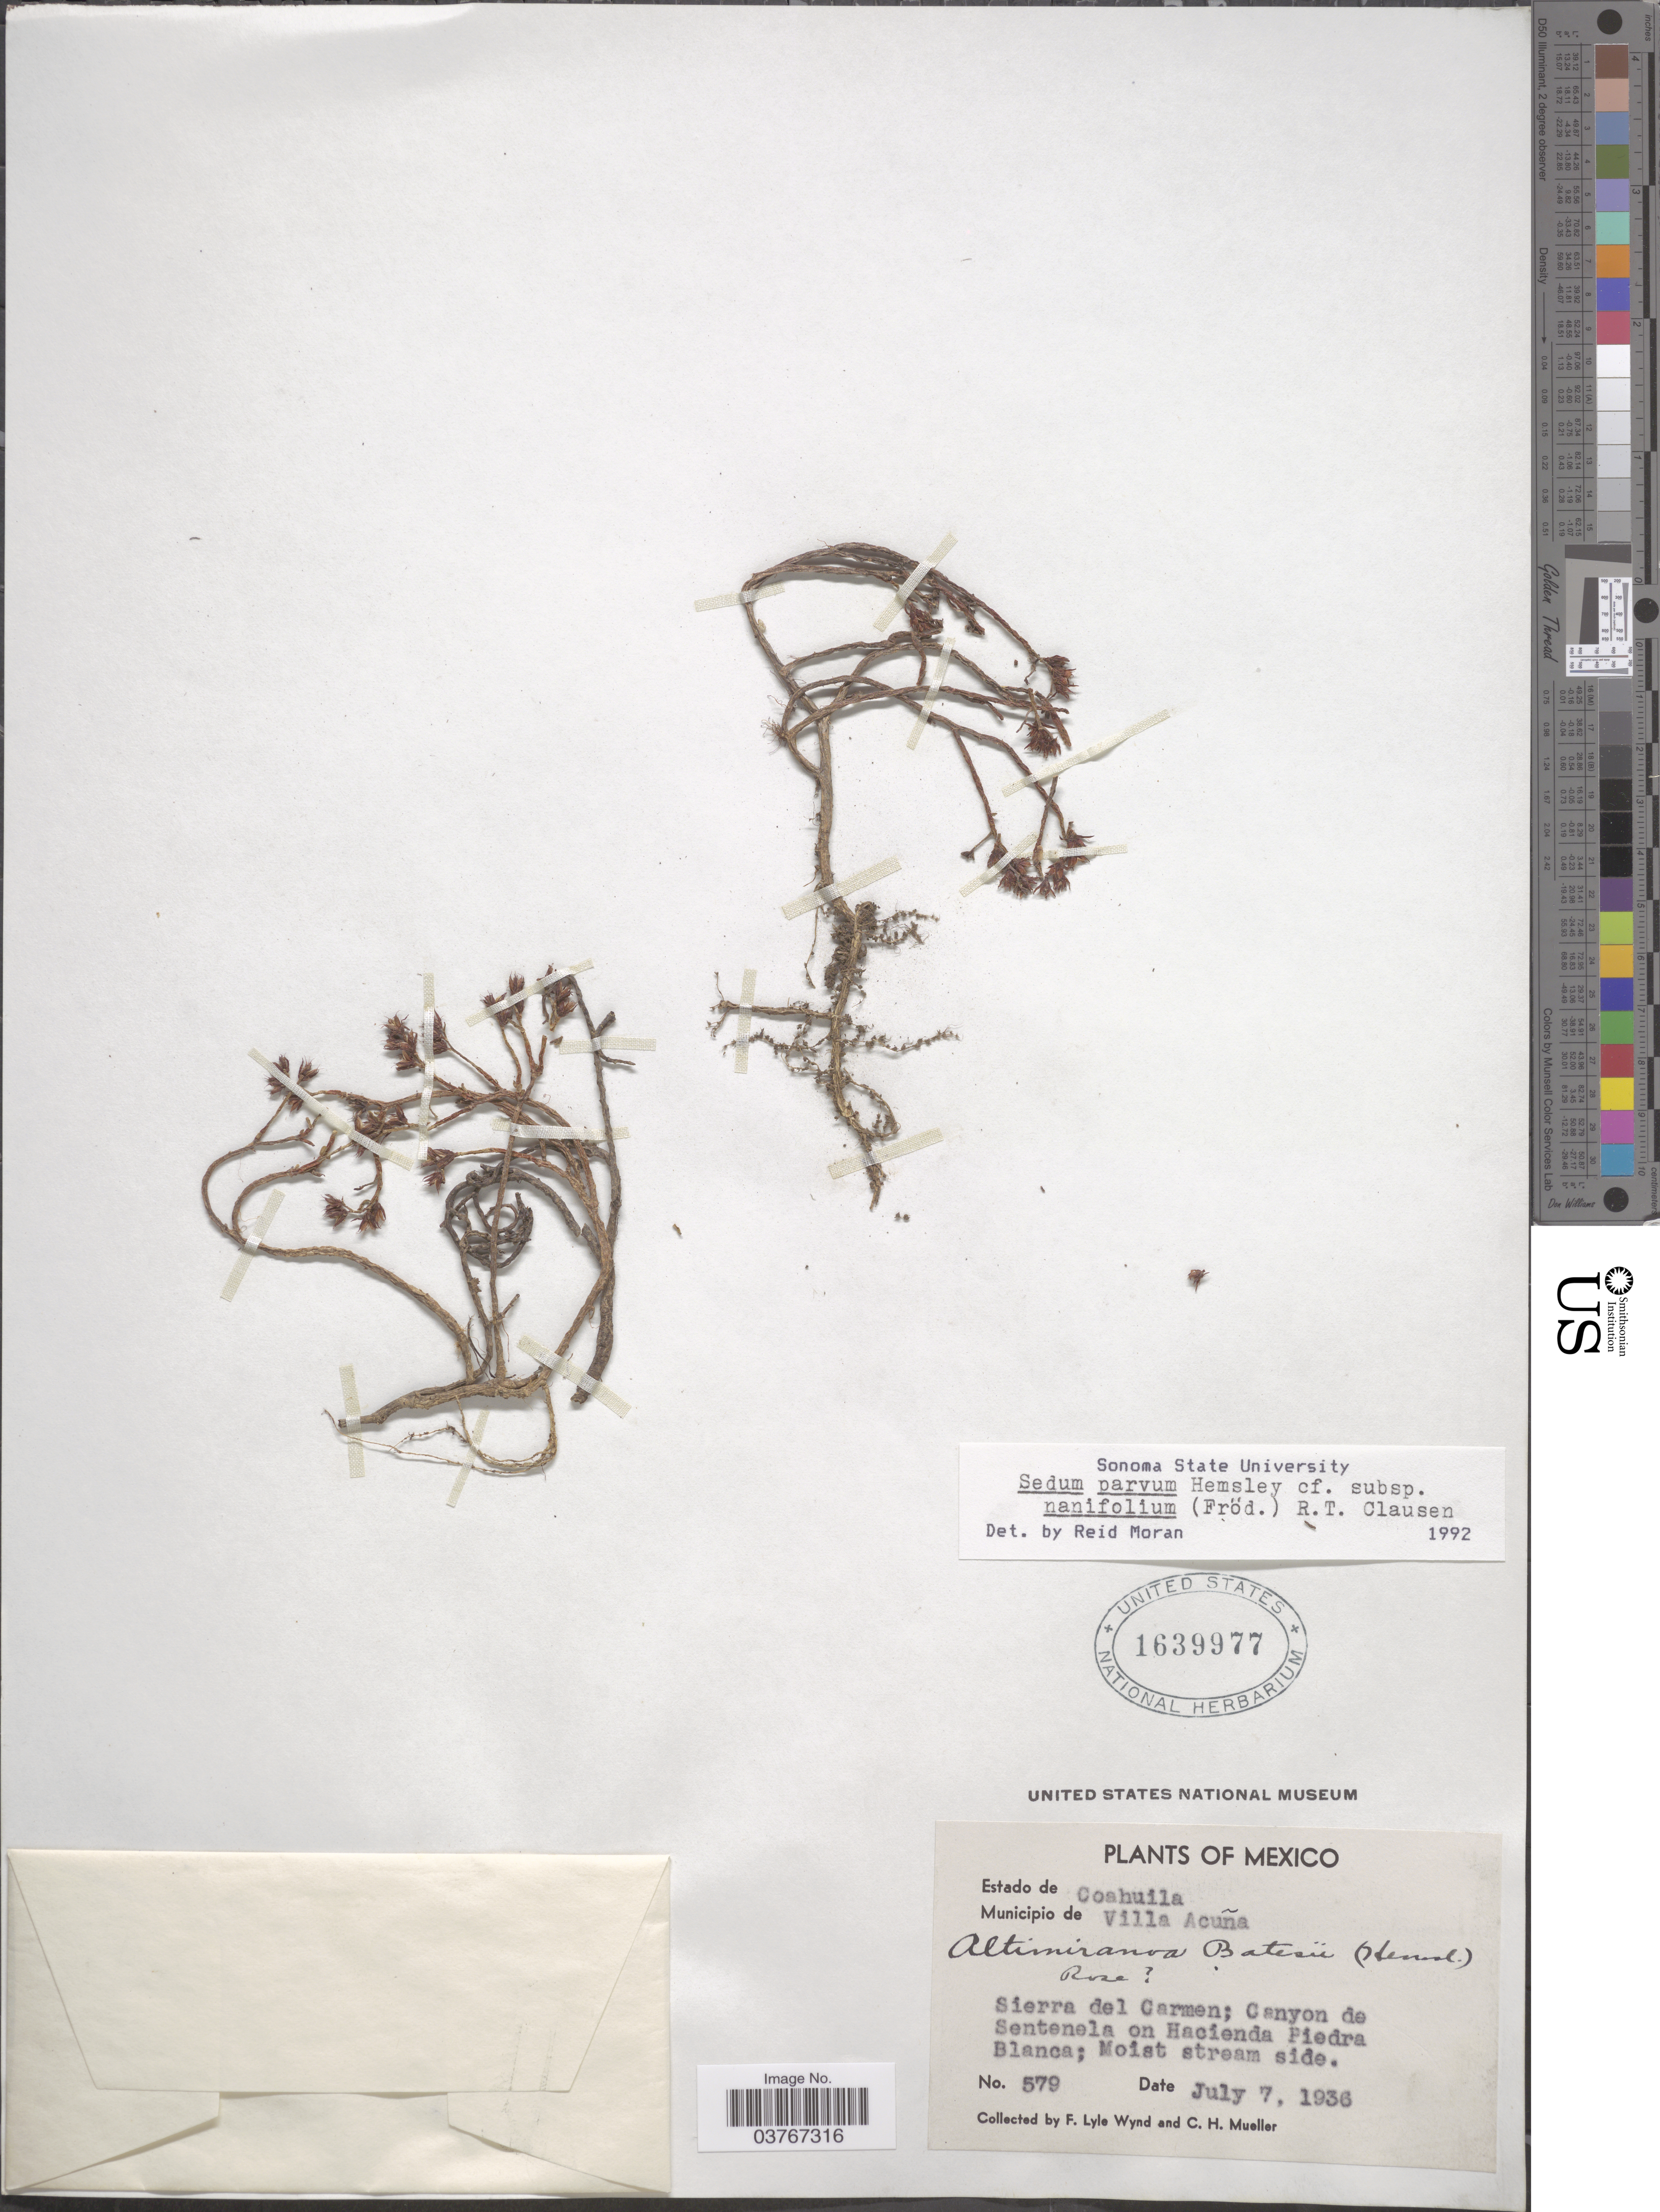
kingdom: Plantae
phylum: Tracheophyta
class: Magnoliopsida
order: Saxifragales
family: Crassulaceae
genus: Sedum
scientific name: Sedum parvum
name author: Hemsl.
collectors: F. L. Wynd & C. H. Mueller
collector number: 579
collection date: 1936-07-07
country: Mexico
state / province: Coahuila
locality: Estado de Coahuila. Municipio de Villa Acuña. Sierra del Carmen; Canyon de Sentenela on Hacienda Piedra Blanca.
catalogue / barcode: US 1639977